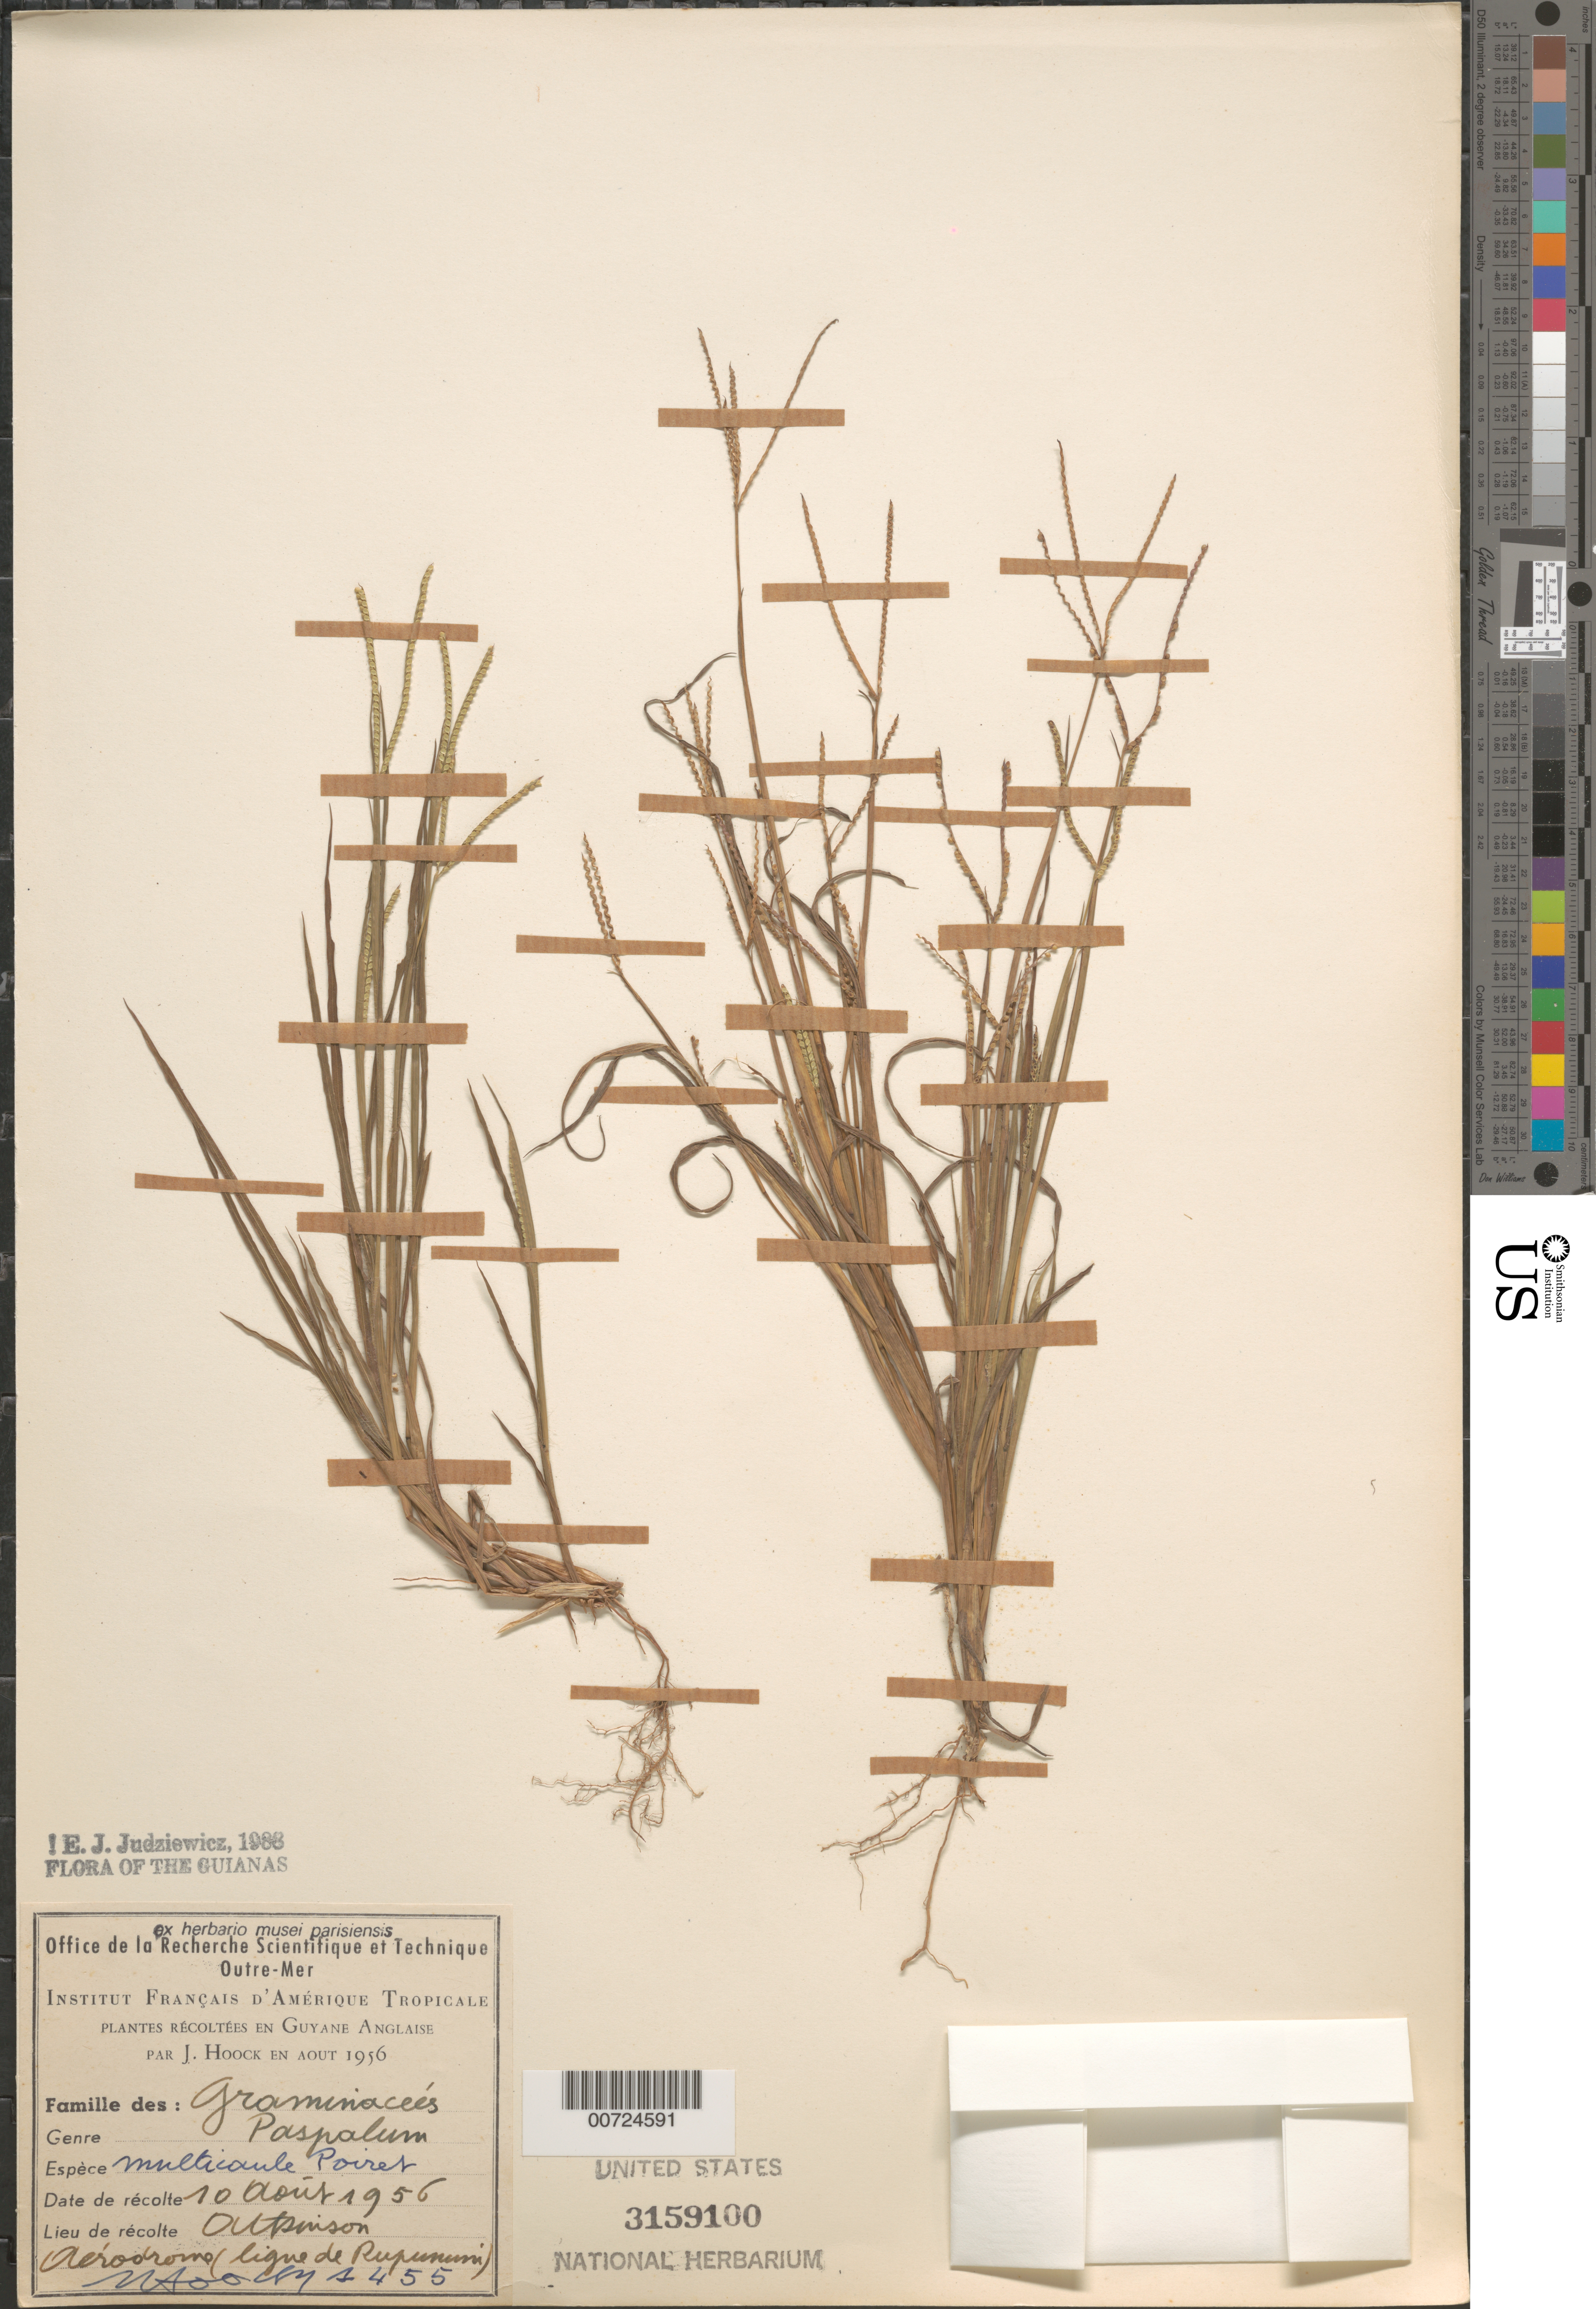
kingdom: Plantae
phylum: Tracheophyta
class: Liliopsida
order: Poales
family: Poaceae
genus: Paspalum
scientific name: Paspalum multicaule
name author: Poir.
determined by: Judziewicz, E. J.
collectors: J. Hoock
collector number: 1455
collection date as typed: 10-Aug-56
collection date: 1956-08-10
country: Guyana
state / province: Demerara-Mahaica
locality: Atkinson Aérodrome (ligne de Rupununi)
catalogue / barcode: US 3159100